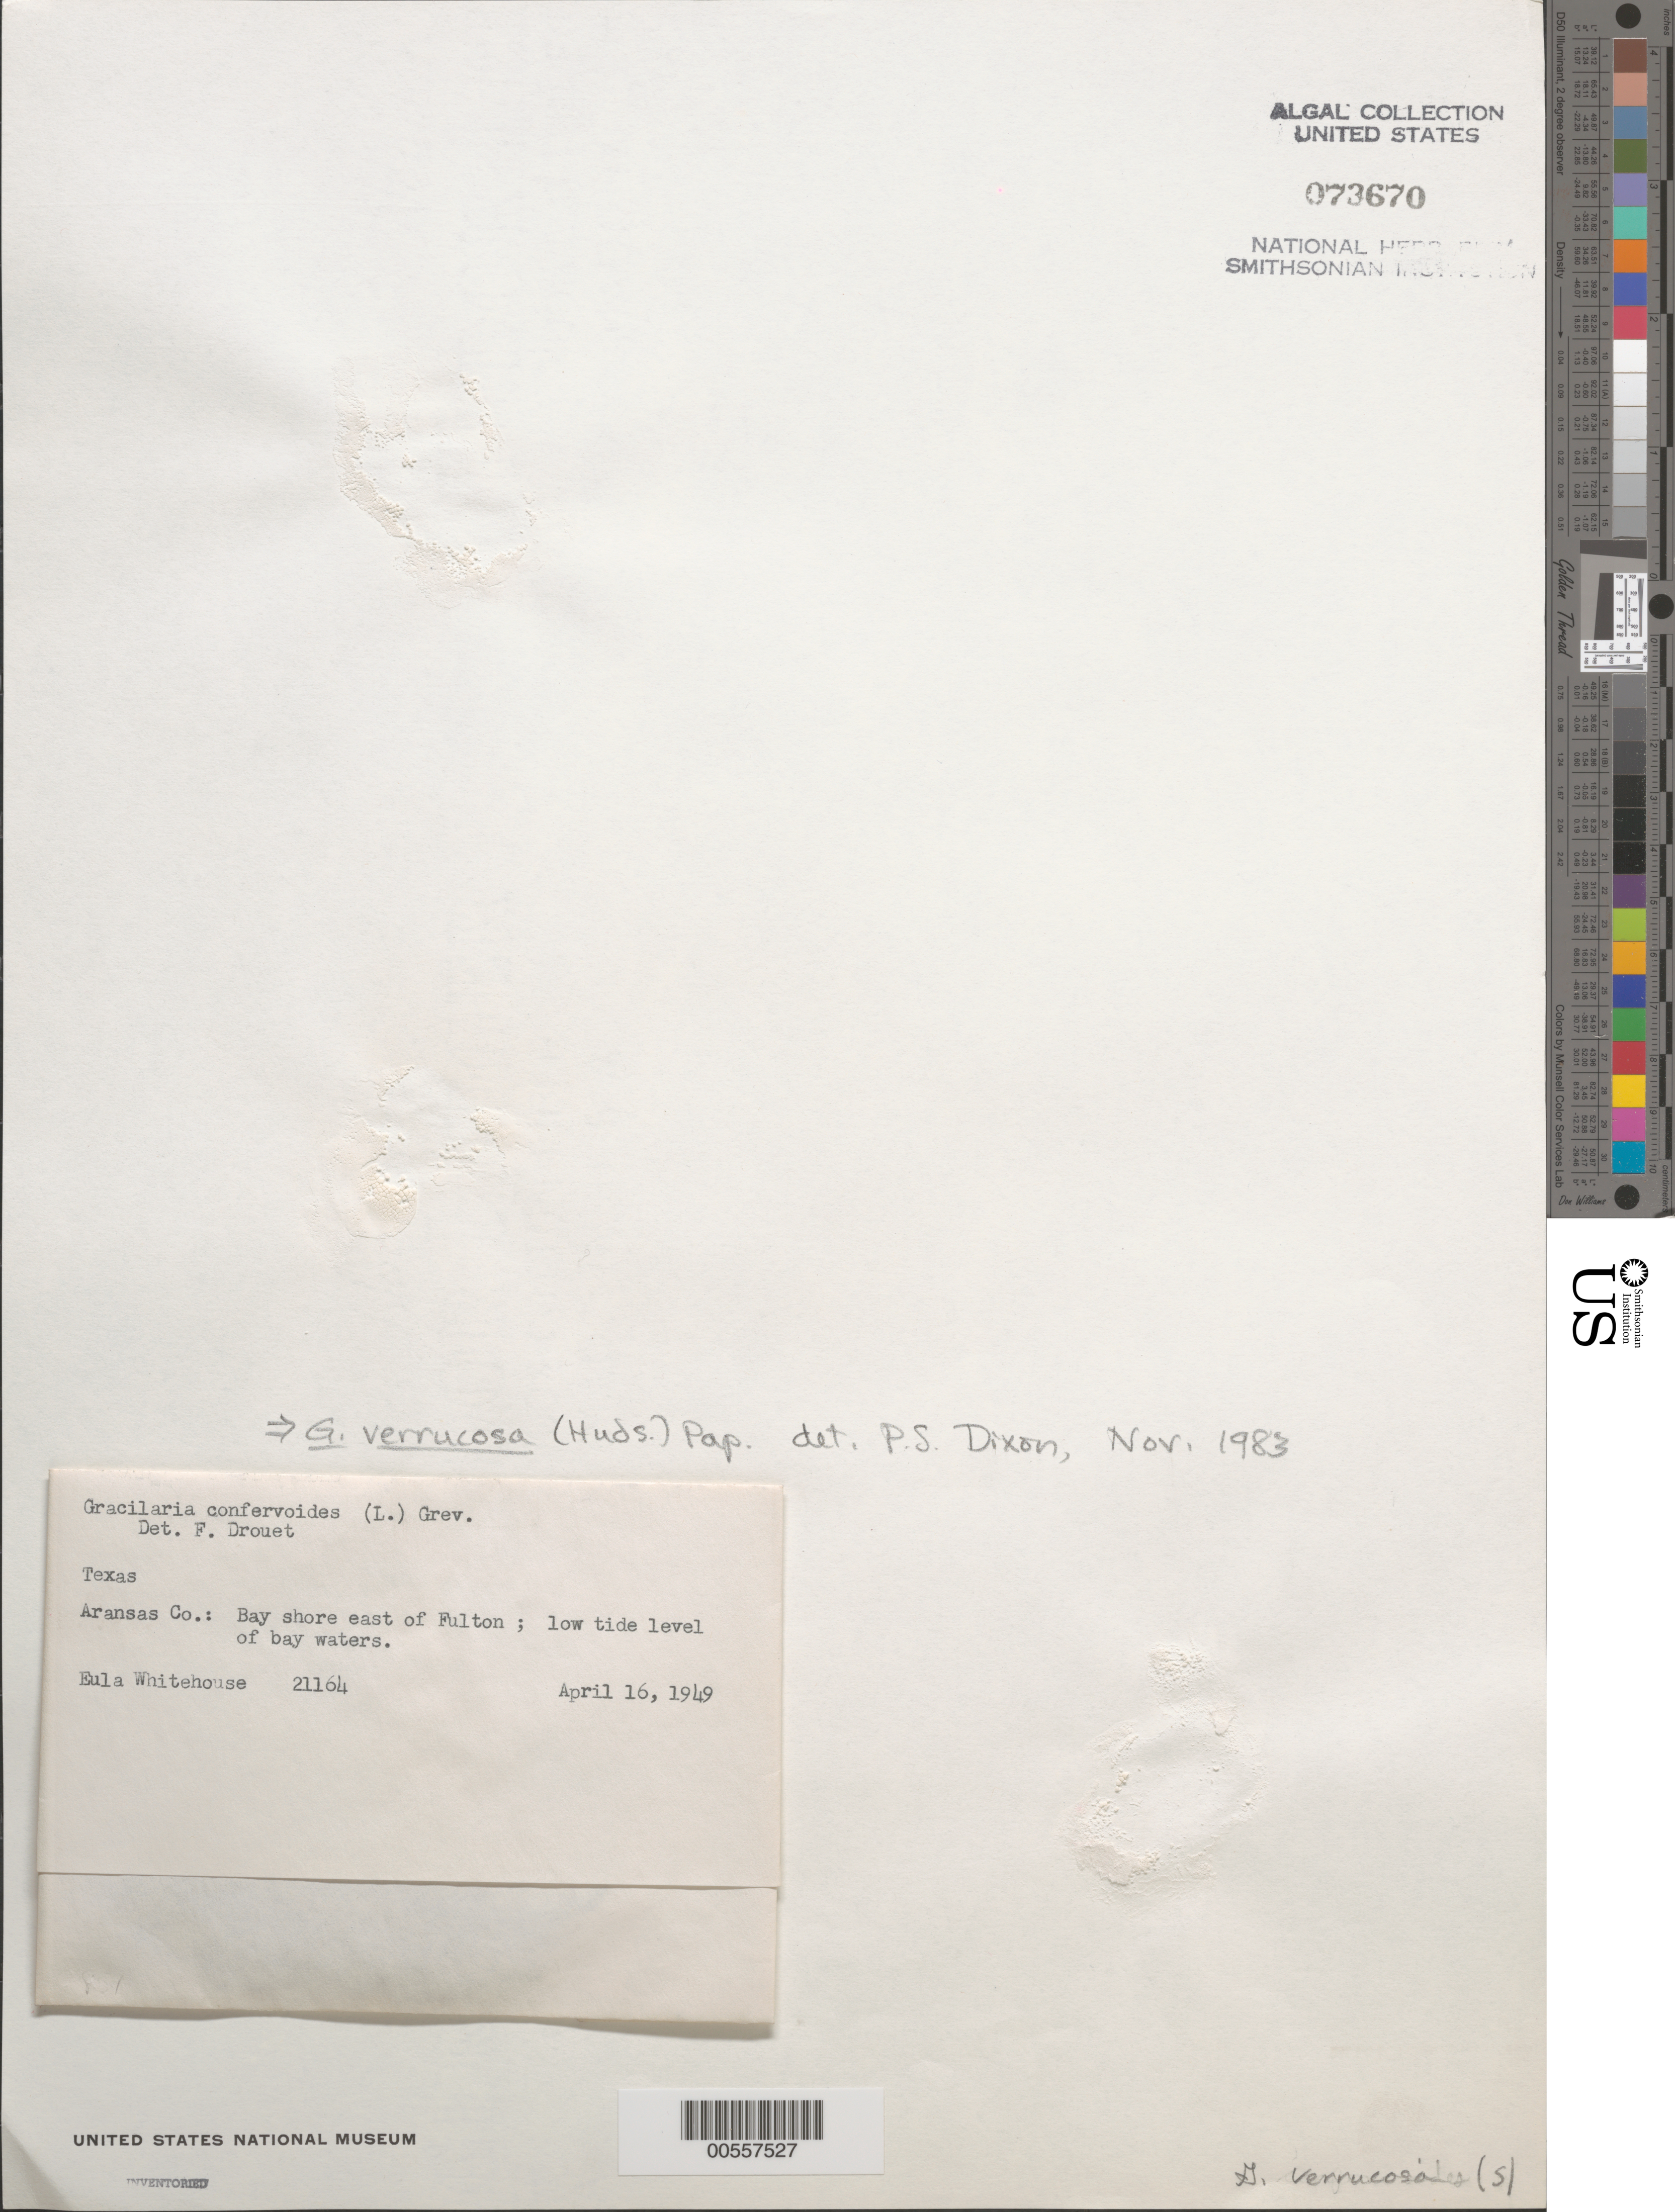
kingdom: Plantae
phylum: Rhodophyta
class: Florideophyceae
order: Gracilariales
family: Gracilariaceae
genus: Gracilariopsis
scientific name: Gracilariopsis longissima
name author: (S.G. Gmel.) Steentoft et al.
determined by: Algae name updating Project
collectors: E. Whitehouse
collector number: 21164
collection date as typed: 16 Apr 1949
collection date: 1949-04-16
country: United States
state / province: Texas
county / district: Aransas County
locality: Bay shore east of Fulton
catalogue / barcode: US 73670